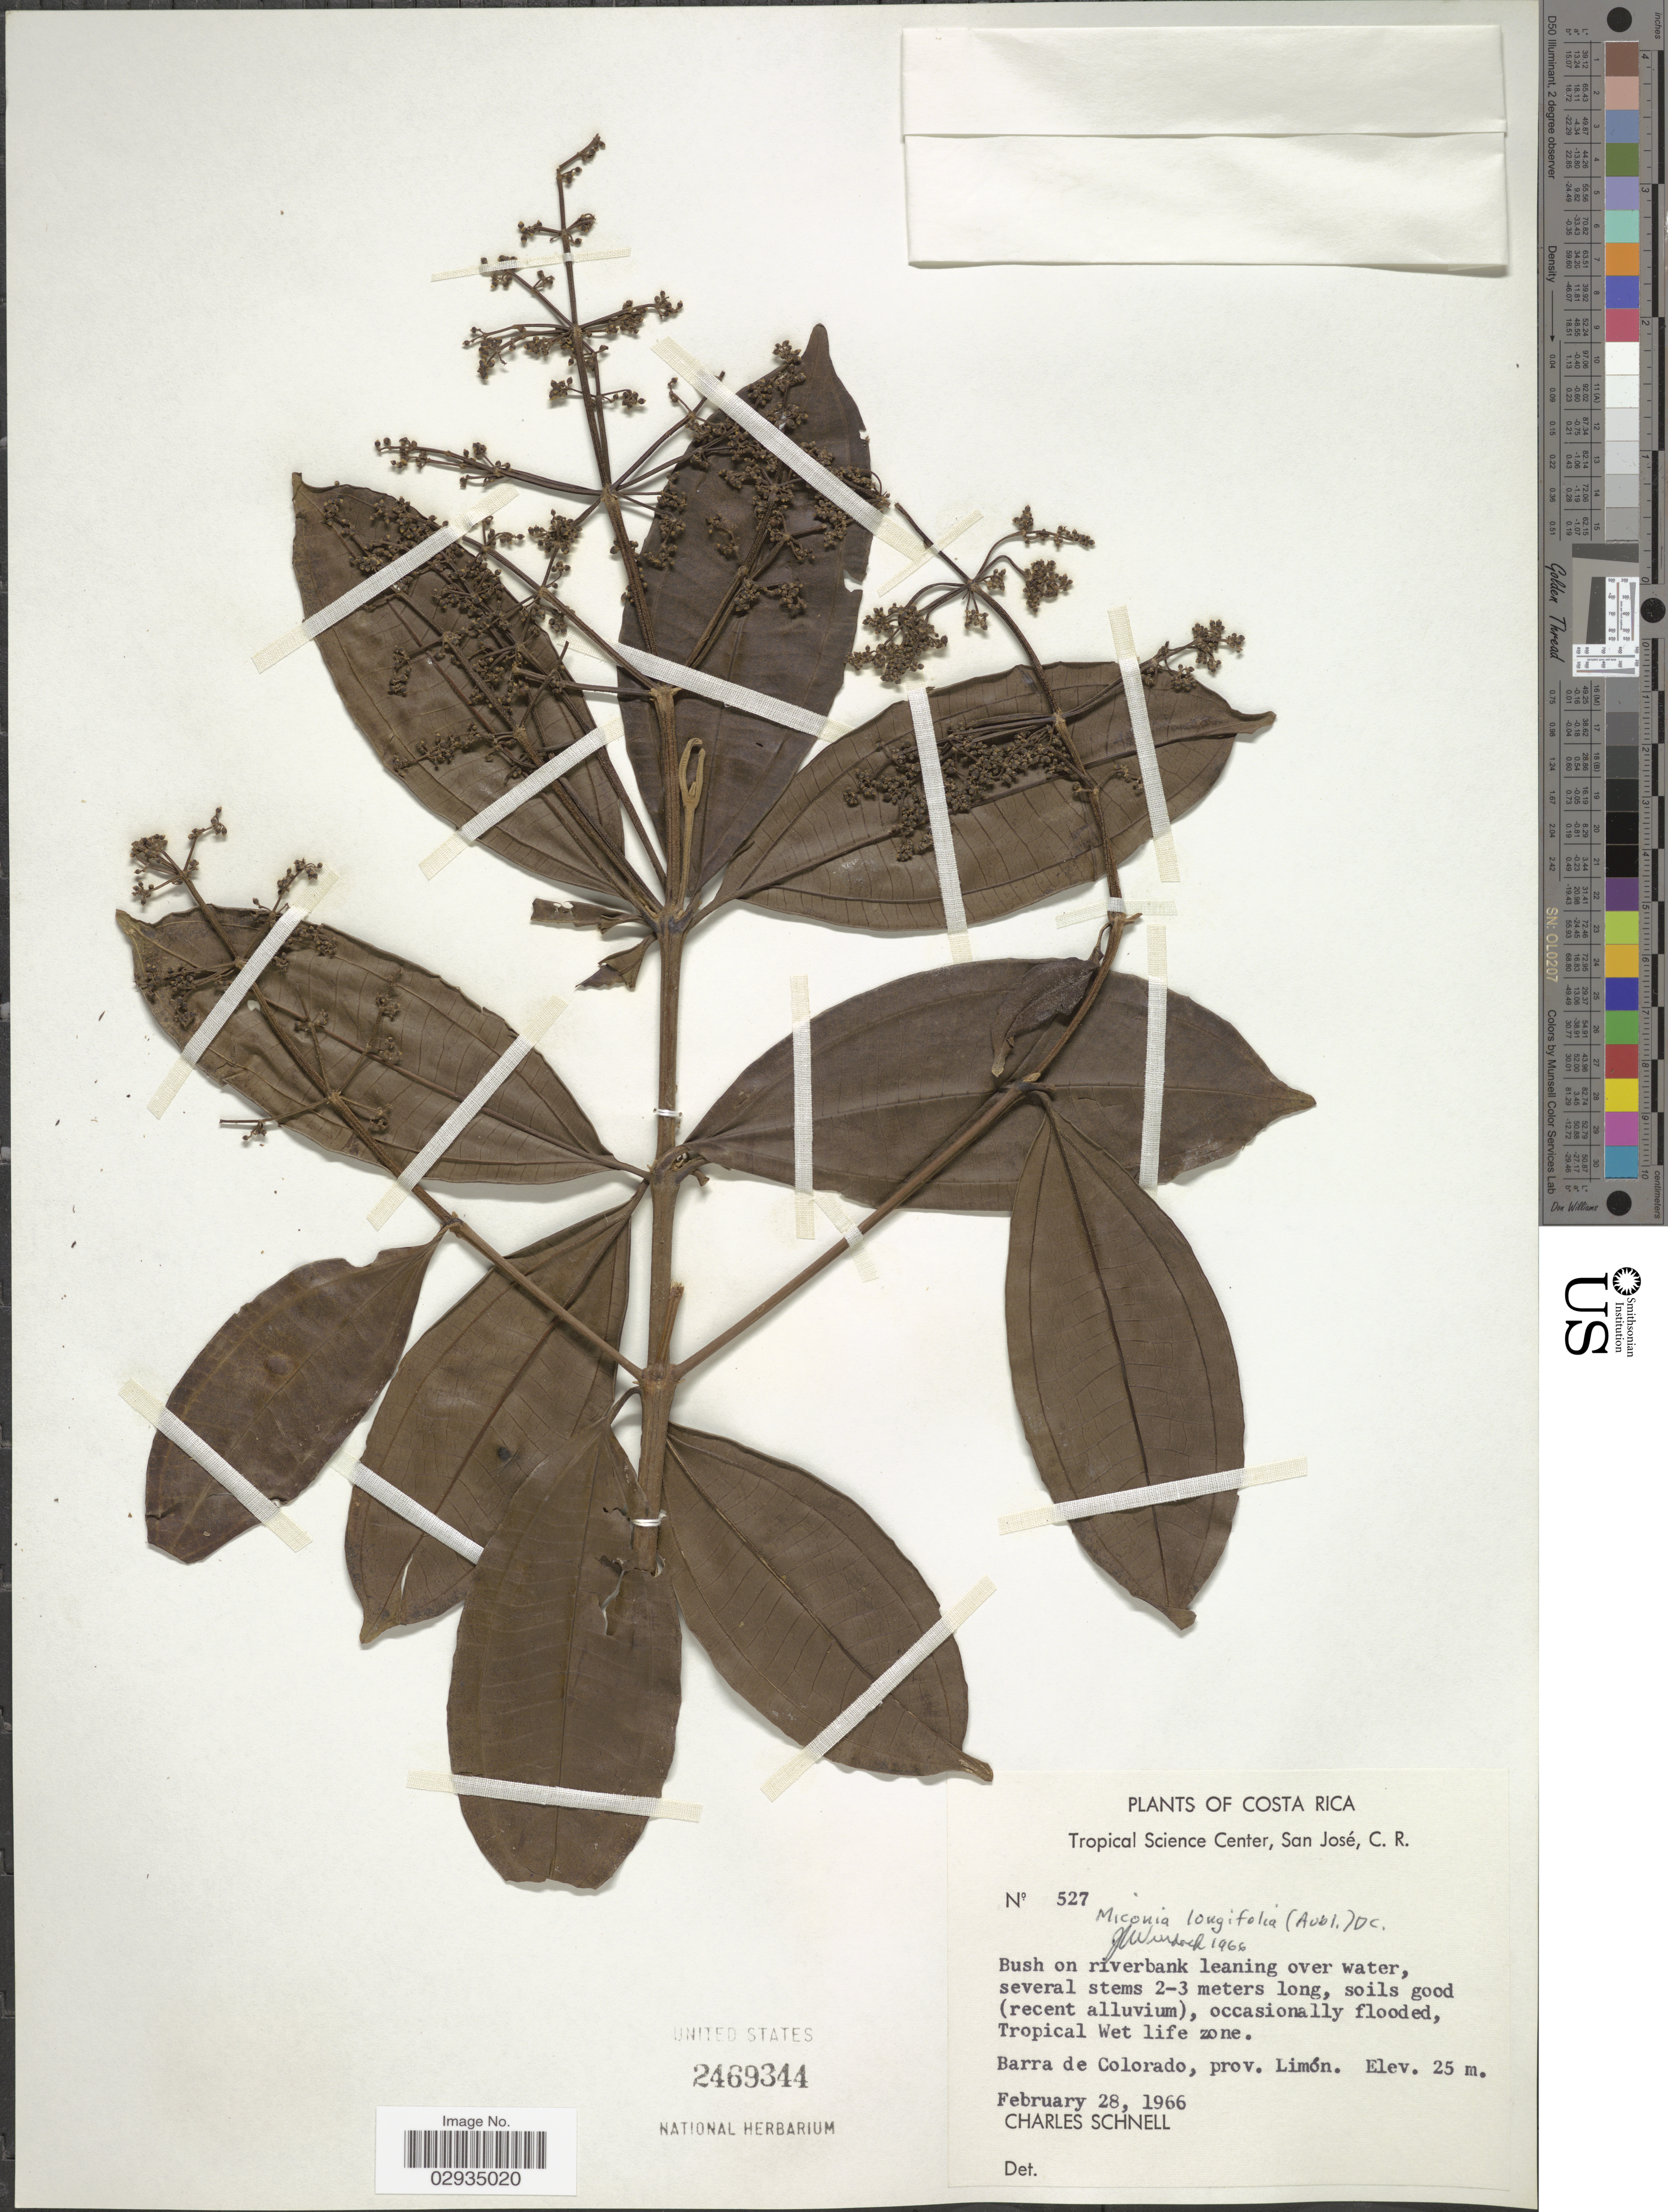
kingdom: Plantae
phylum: Tracheophyta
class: Magnoliopsida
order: Myrtales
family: Melastomataceae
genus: Miconia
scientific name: Miconia longifolia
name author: (Aubl.) DC.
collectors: C. Schnell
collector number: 527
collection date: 1966-02-28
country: Costa Rica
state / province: Limón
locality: Tropical Wet life zone. Barra de Colorado.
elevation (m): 25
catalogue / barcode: US 2469344